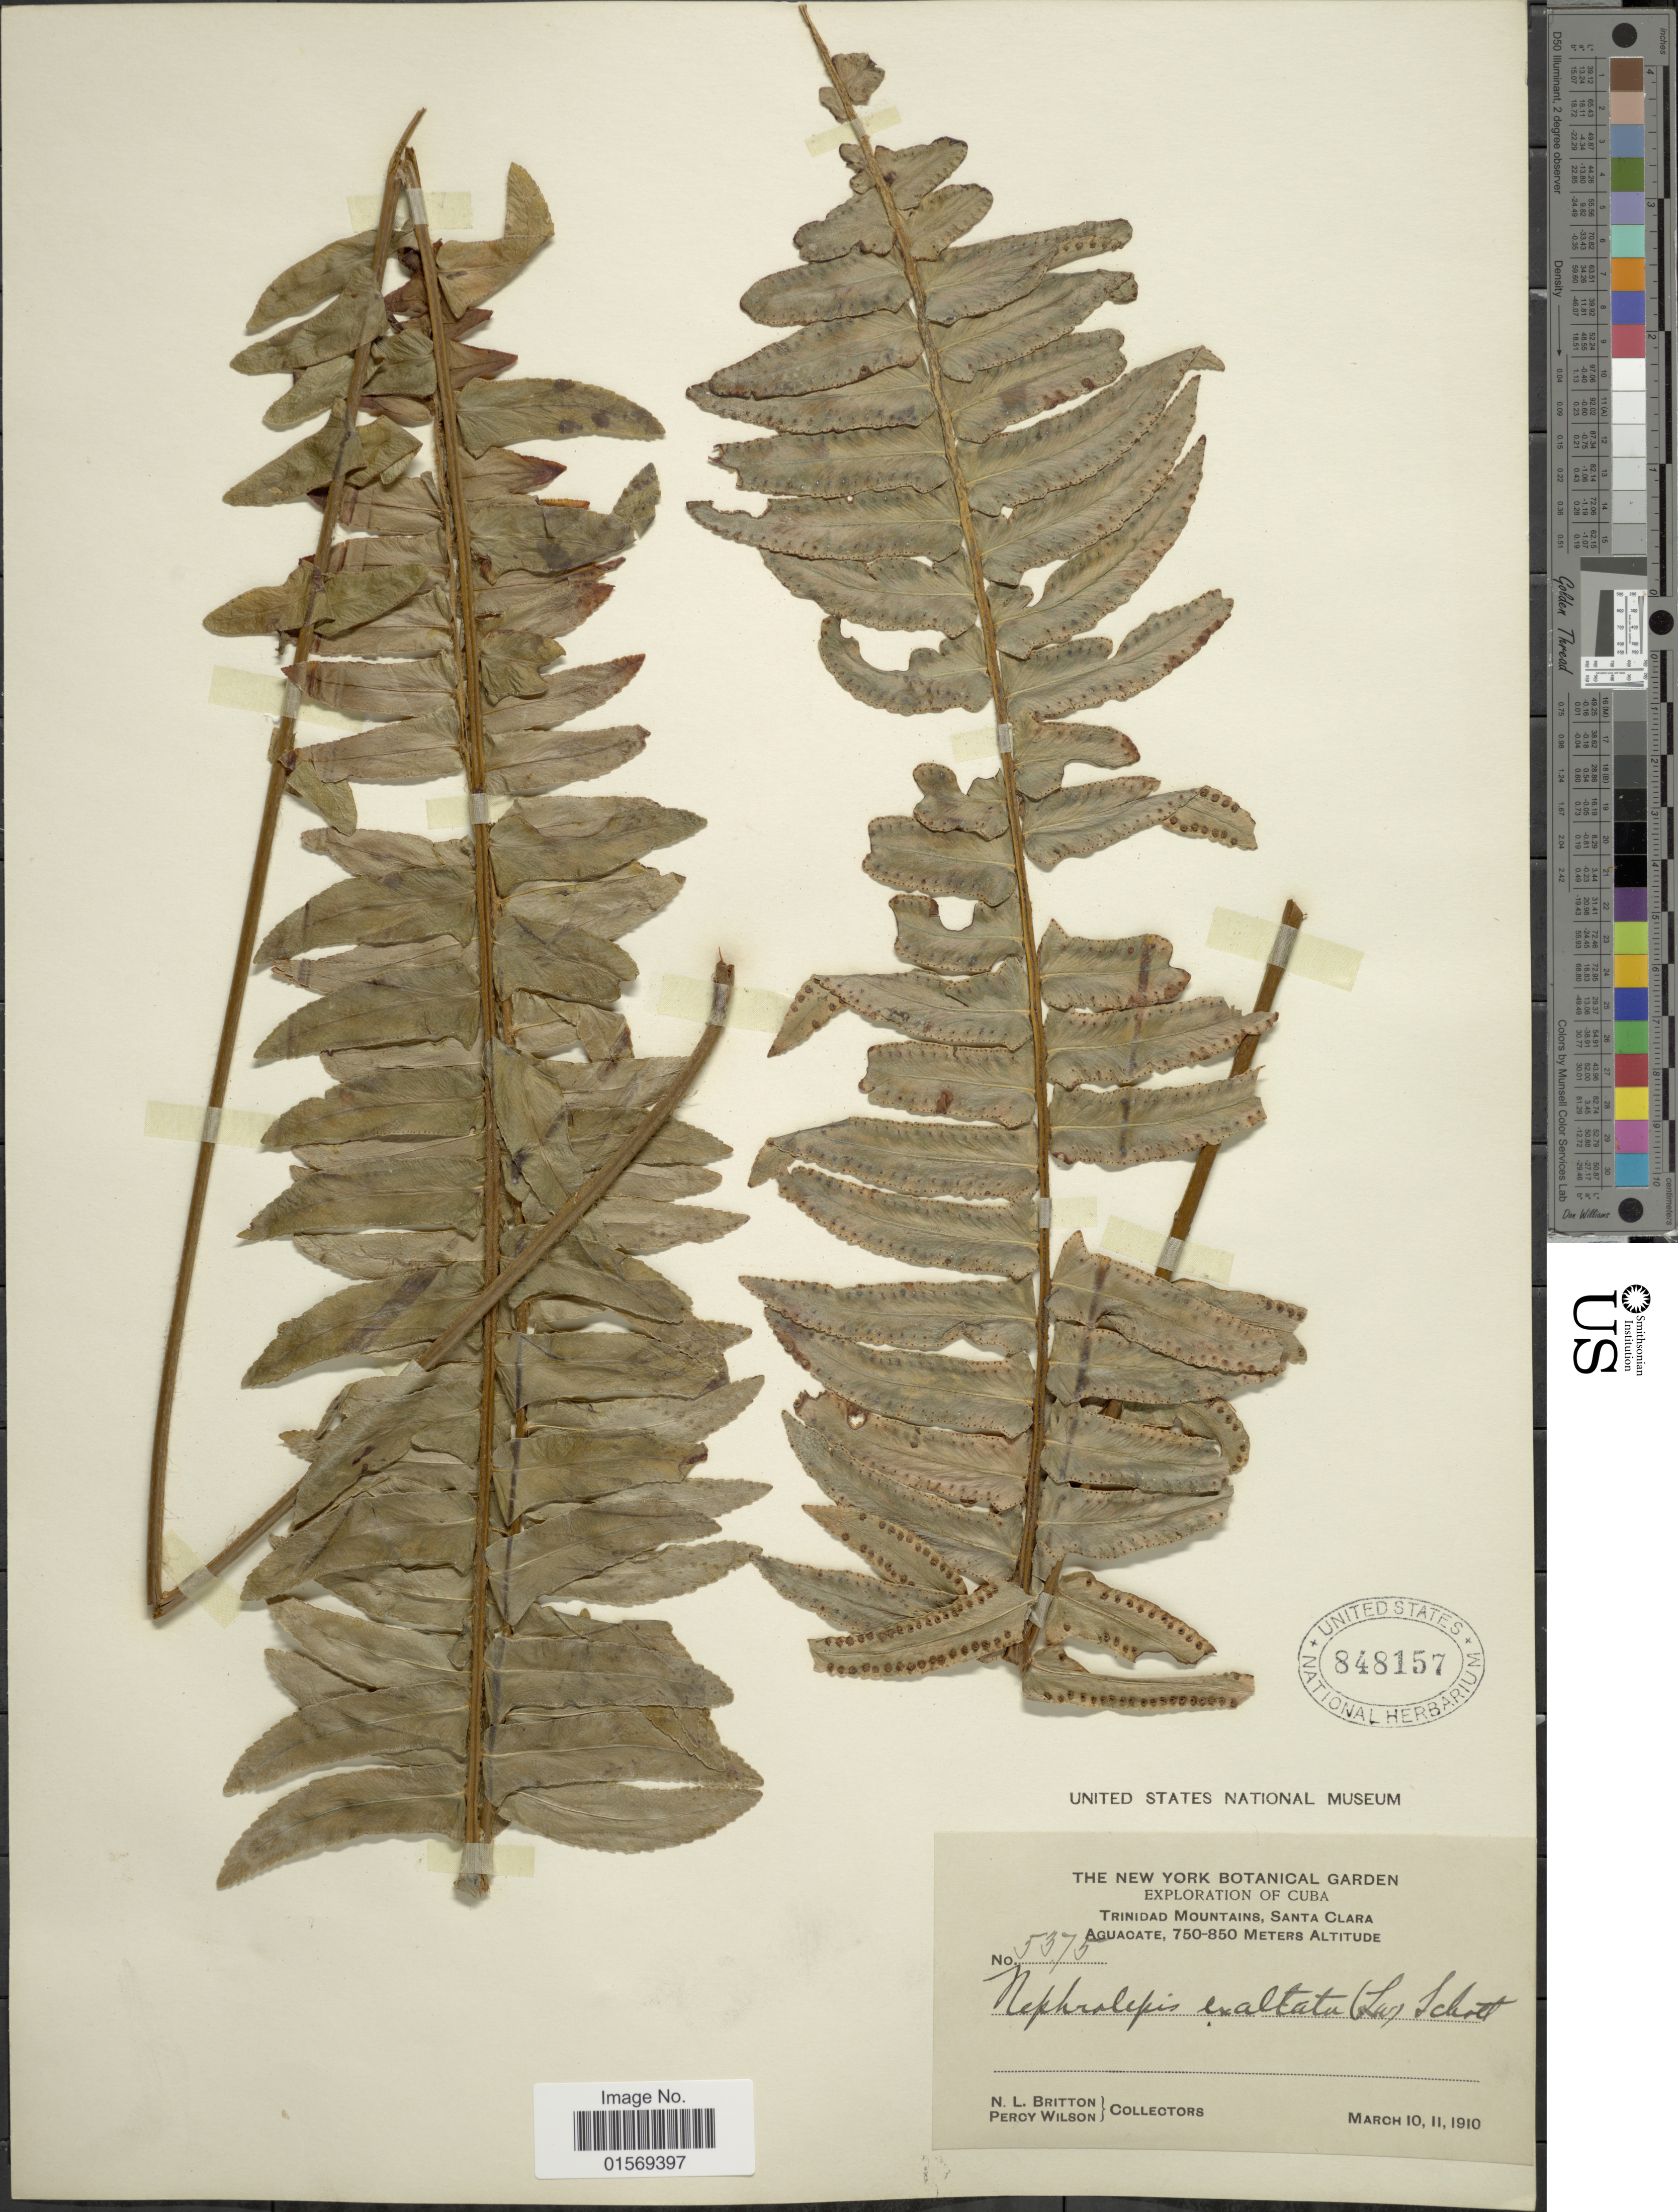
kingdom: Plantae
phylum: Tracheophyta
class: Polypodiopsida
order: Polypodiales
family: Nephrolepidaceae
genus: Nephrolepis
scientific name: Nephrolepis exaltata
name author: (L.) Schott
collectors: N. Britton & P. Wilson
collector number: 5375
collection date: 1910-03-10/1910-03-11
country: Cuba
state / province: Las Villas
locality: Cuba. Trinidad Mount, Santa Clara, Aguacate.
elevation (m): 750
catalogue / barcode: US 848157